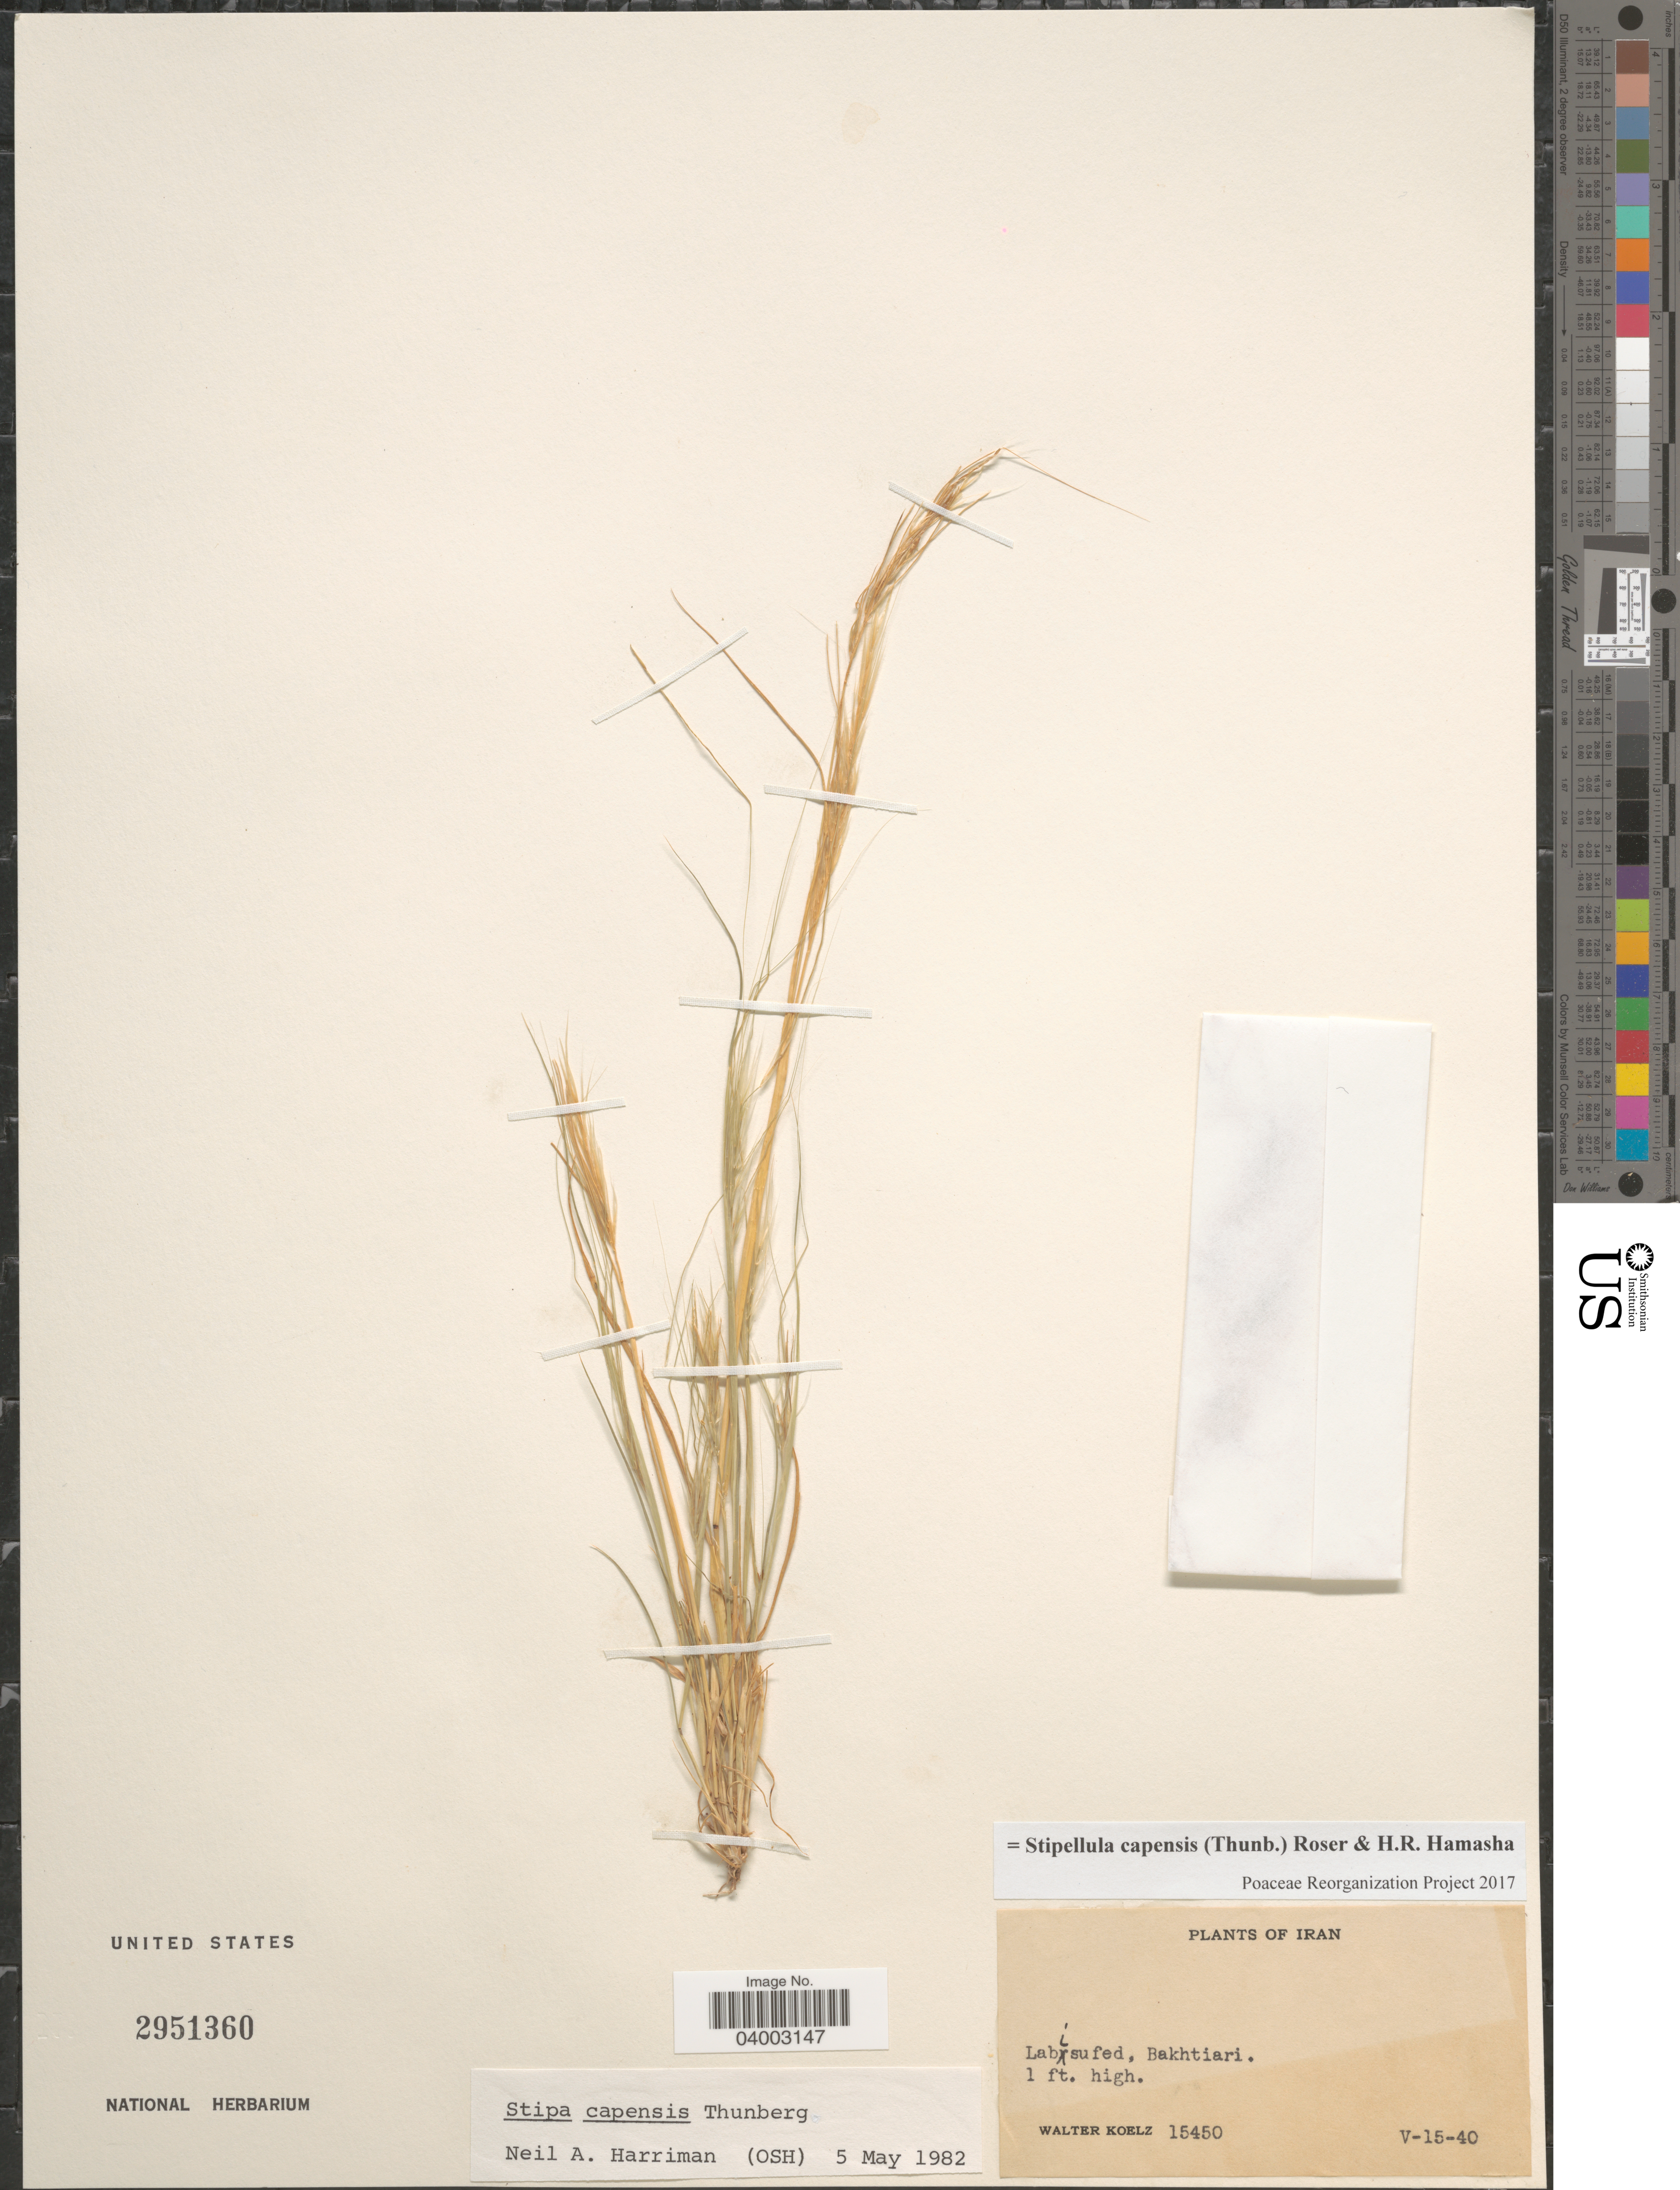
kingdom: Plantae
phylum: Tracheophyta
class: Liliopsida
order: Poales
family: Poaceae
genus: Stipellula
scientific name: Stipellula capensis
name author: (Thunb.) Röser & H. R. Hamasha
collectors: W. N. Koelz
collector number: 15450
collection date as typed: Transcribed d/m/y: 15/5/40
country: Iran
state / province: Chahar Mahaal and Bakhtiari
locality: Labisufed, Bakhtiari.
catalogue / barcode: US 2951360